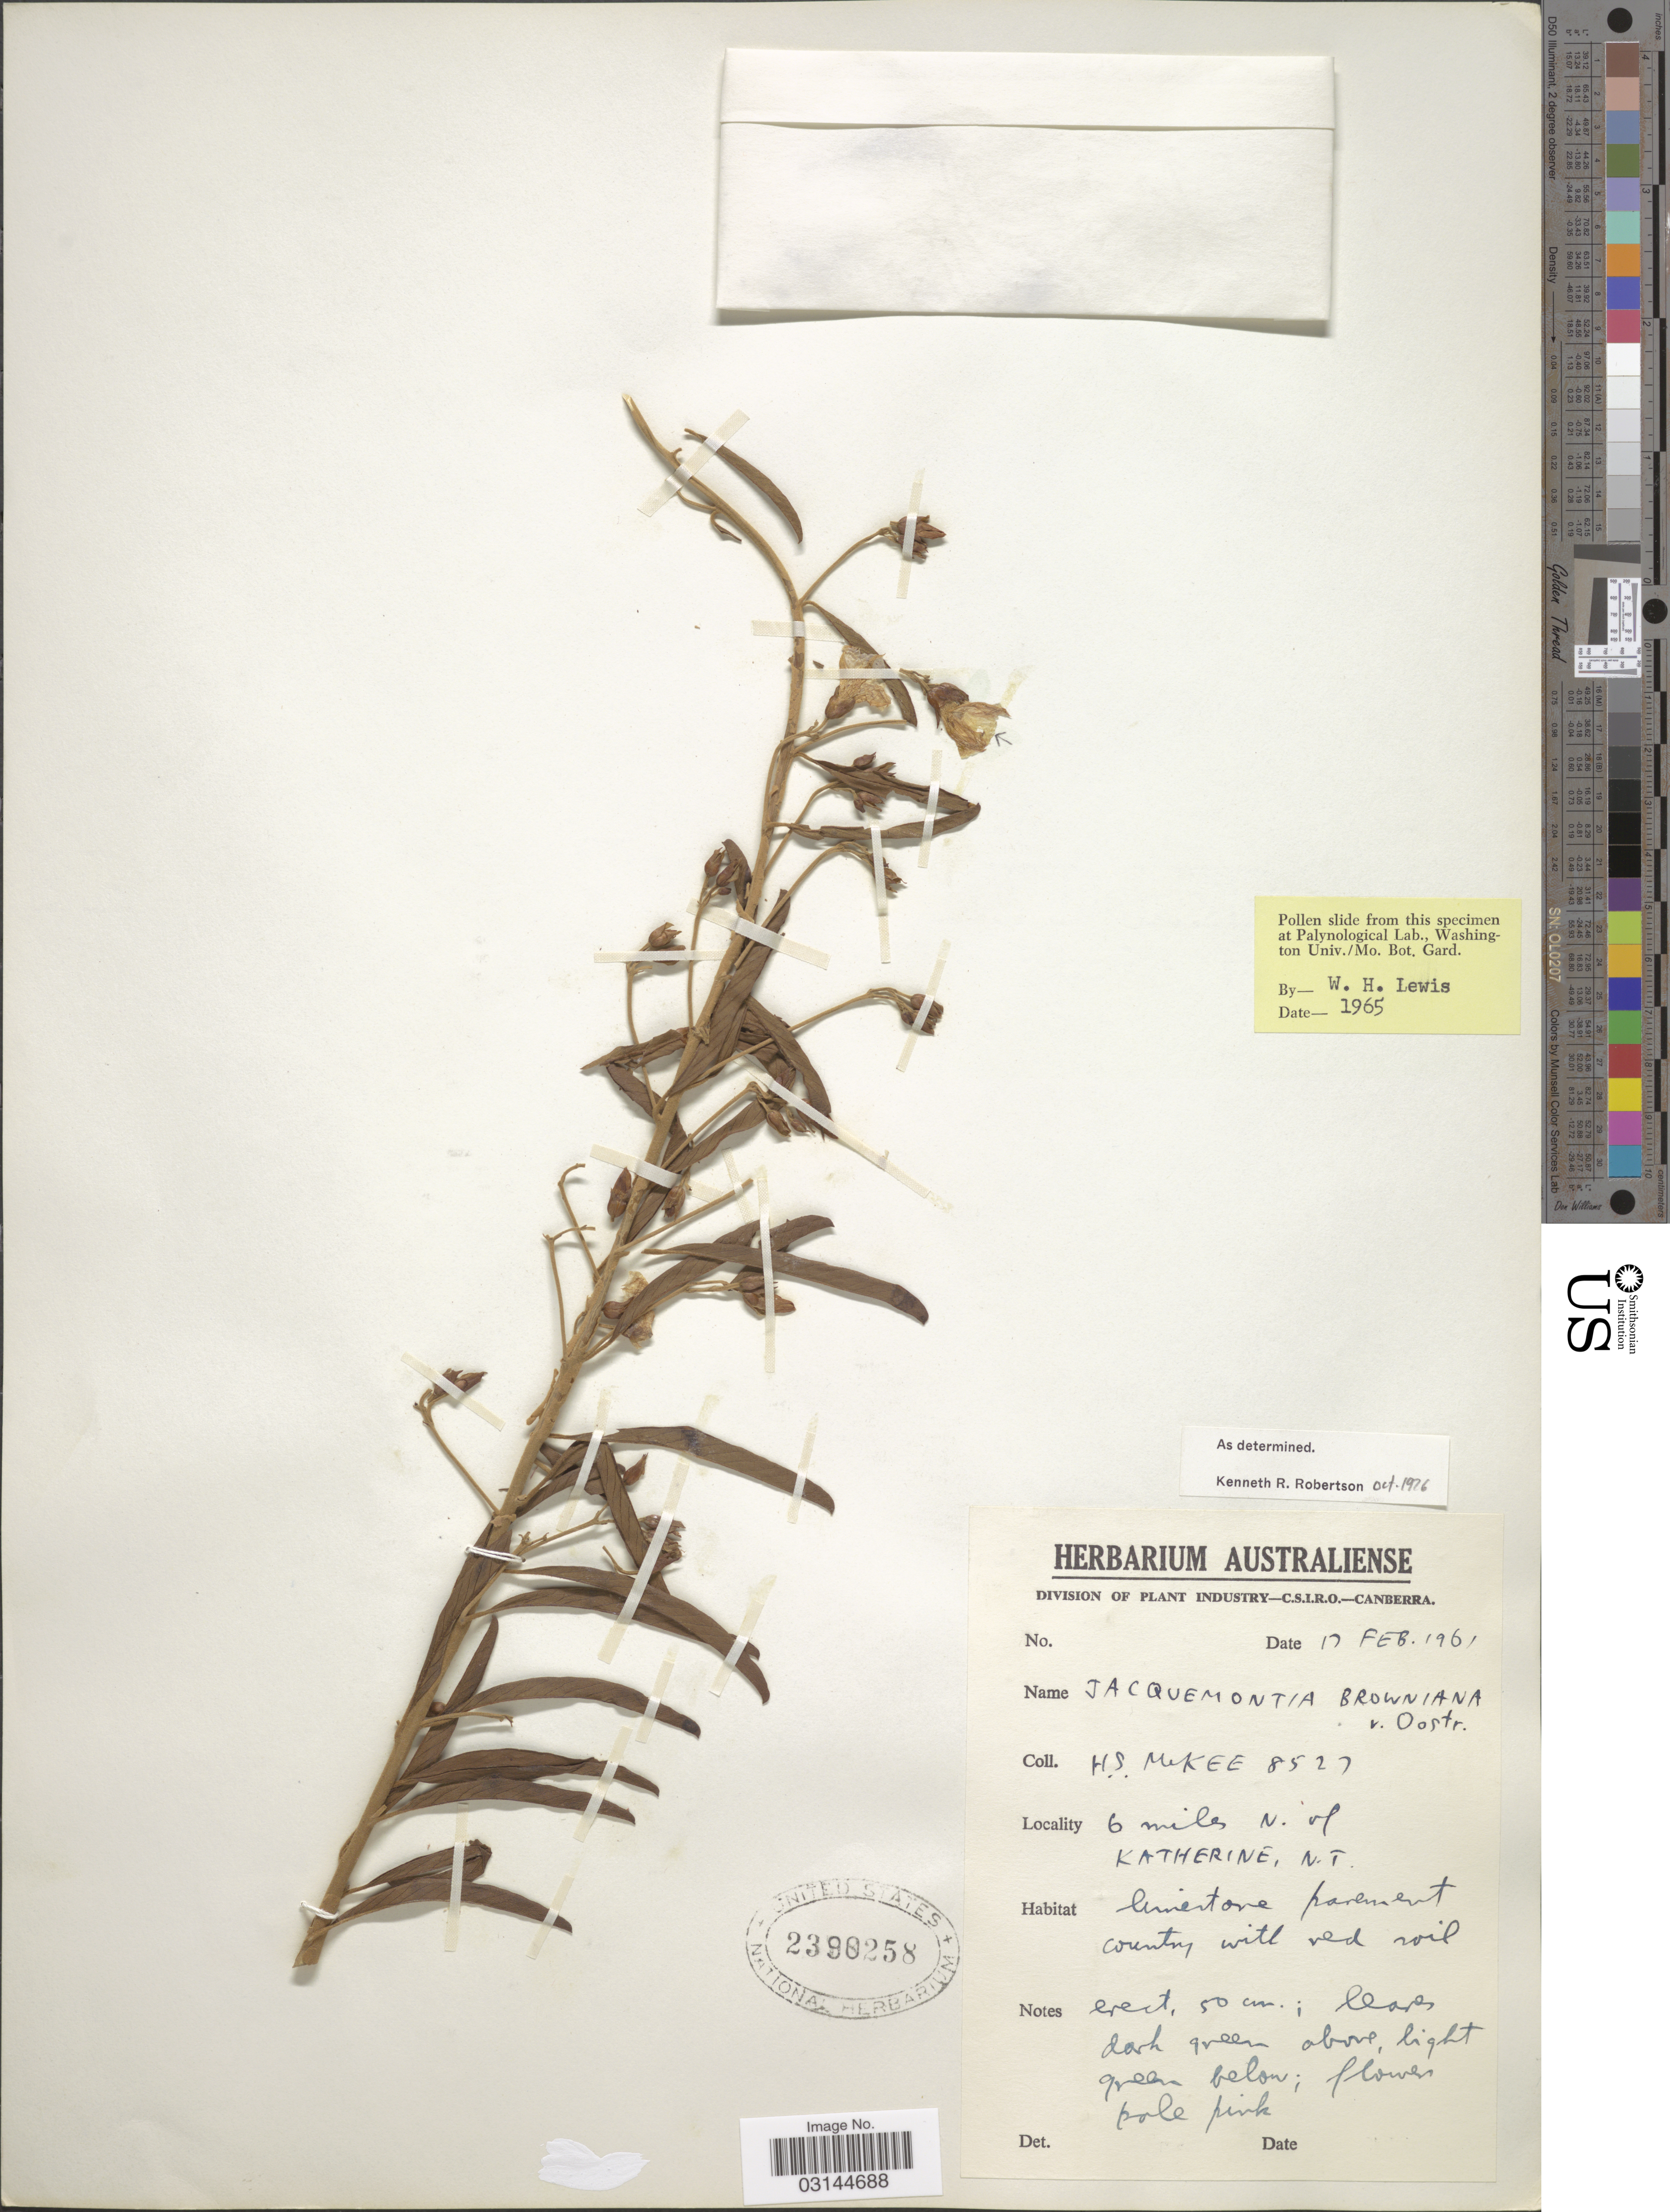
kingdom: Plantae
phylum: Tracheophyta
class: Magnoliopsida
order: Solanales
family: Convolvulaceae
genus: Jacquemontia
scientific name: Jacquemontia browniana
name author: Ooststr.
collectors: H. S. McKee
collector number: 8527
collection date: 1961-02-17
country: Australia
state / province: Northern Territory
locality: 6 miles N. of Katherine, N. T.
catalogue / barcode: US 2390258